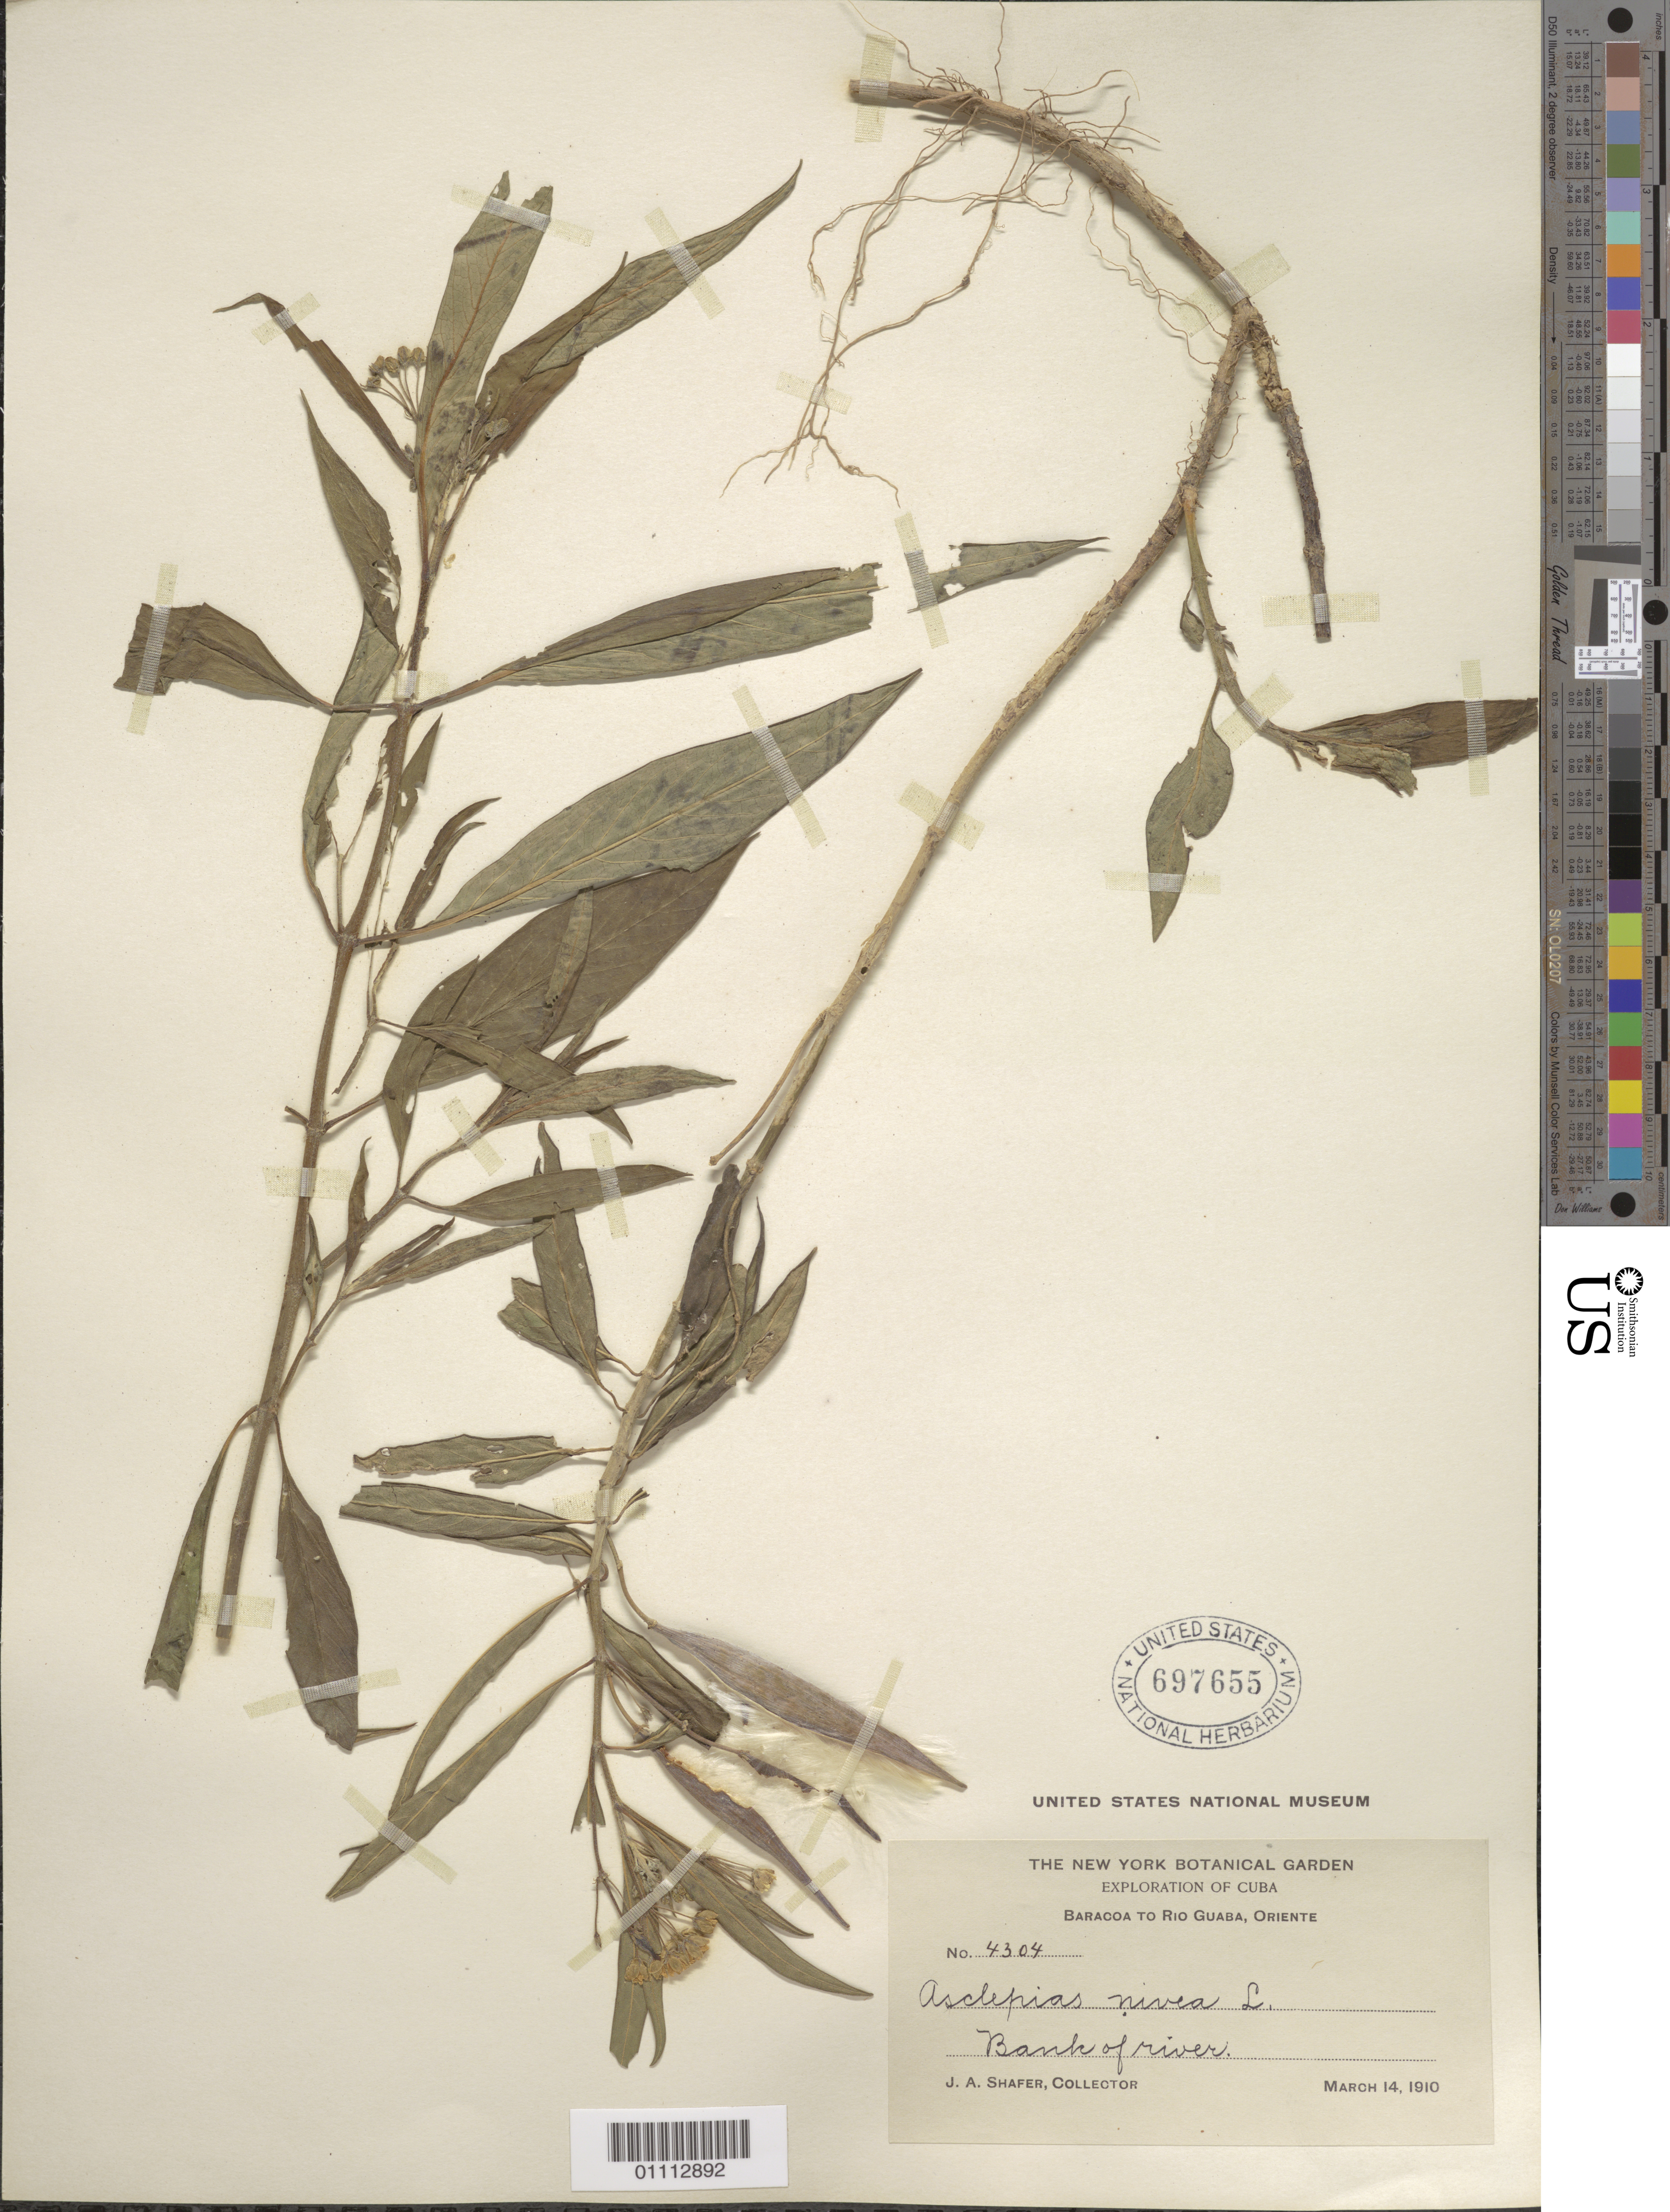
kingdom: Plantae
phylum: Tracheophyta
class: Magnoliopsida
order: Gentianales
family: Apocynaceae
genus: Asclepias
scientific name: Asclepias nivea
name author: L.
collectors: J. A. Shafer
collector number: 4304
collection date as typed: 14 Mar 1910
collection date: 1910-03-14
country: Cuba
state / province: Guantánamo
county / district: Baracoa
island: Cuba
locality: Baracoa to Rio Guaba Bank of river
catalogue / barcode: US 697655